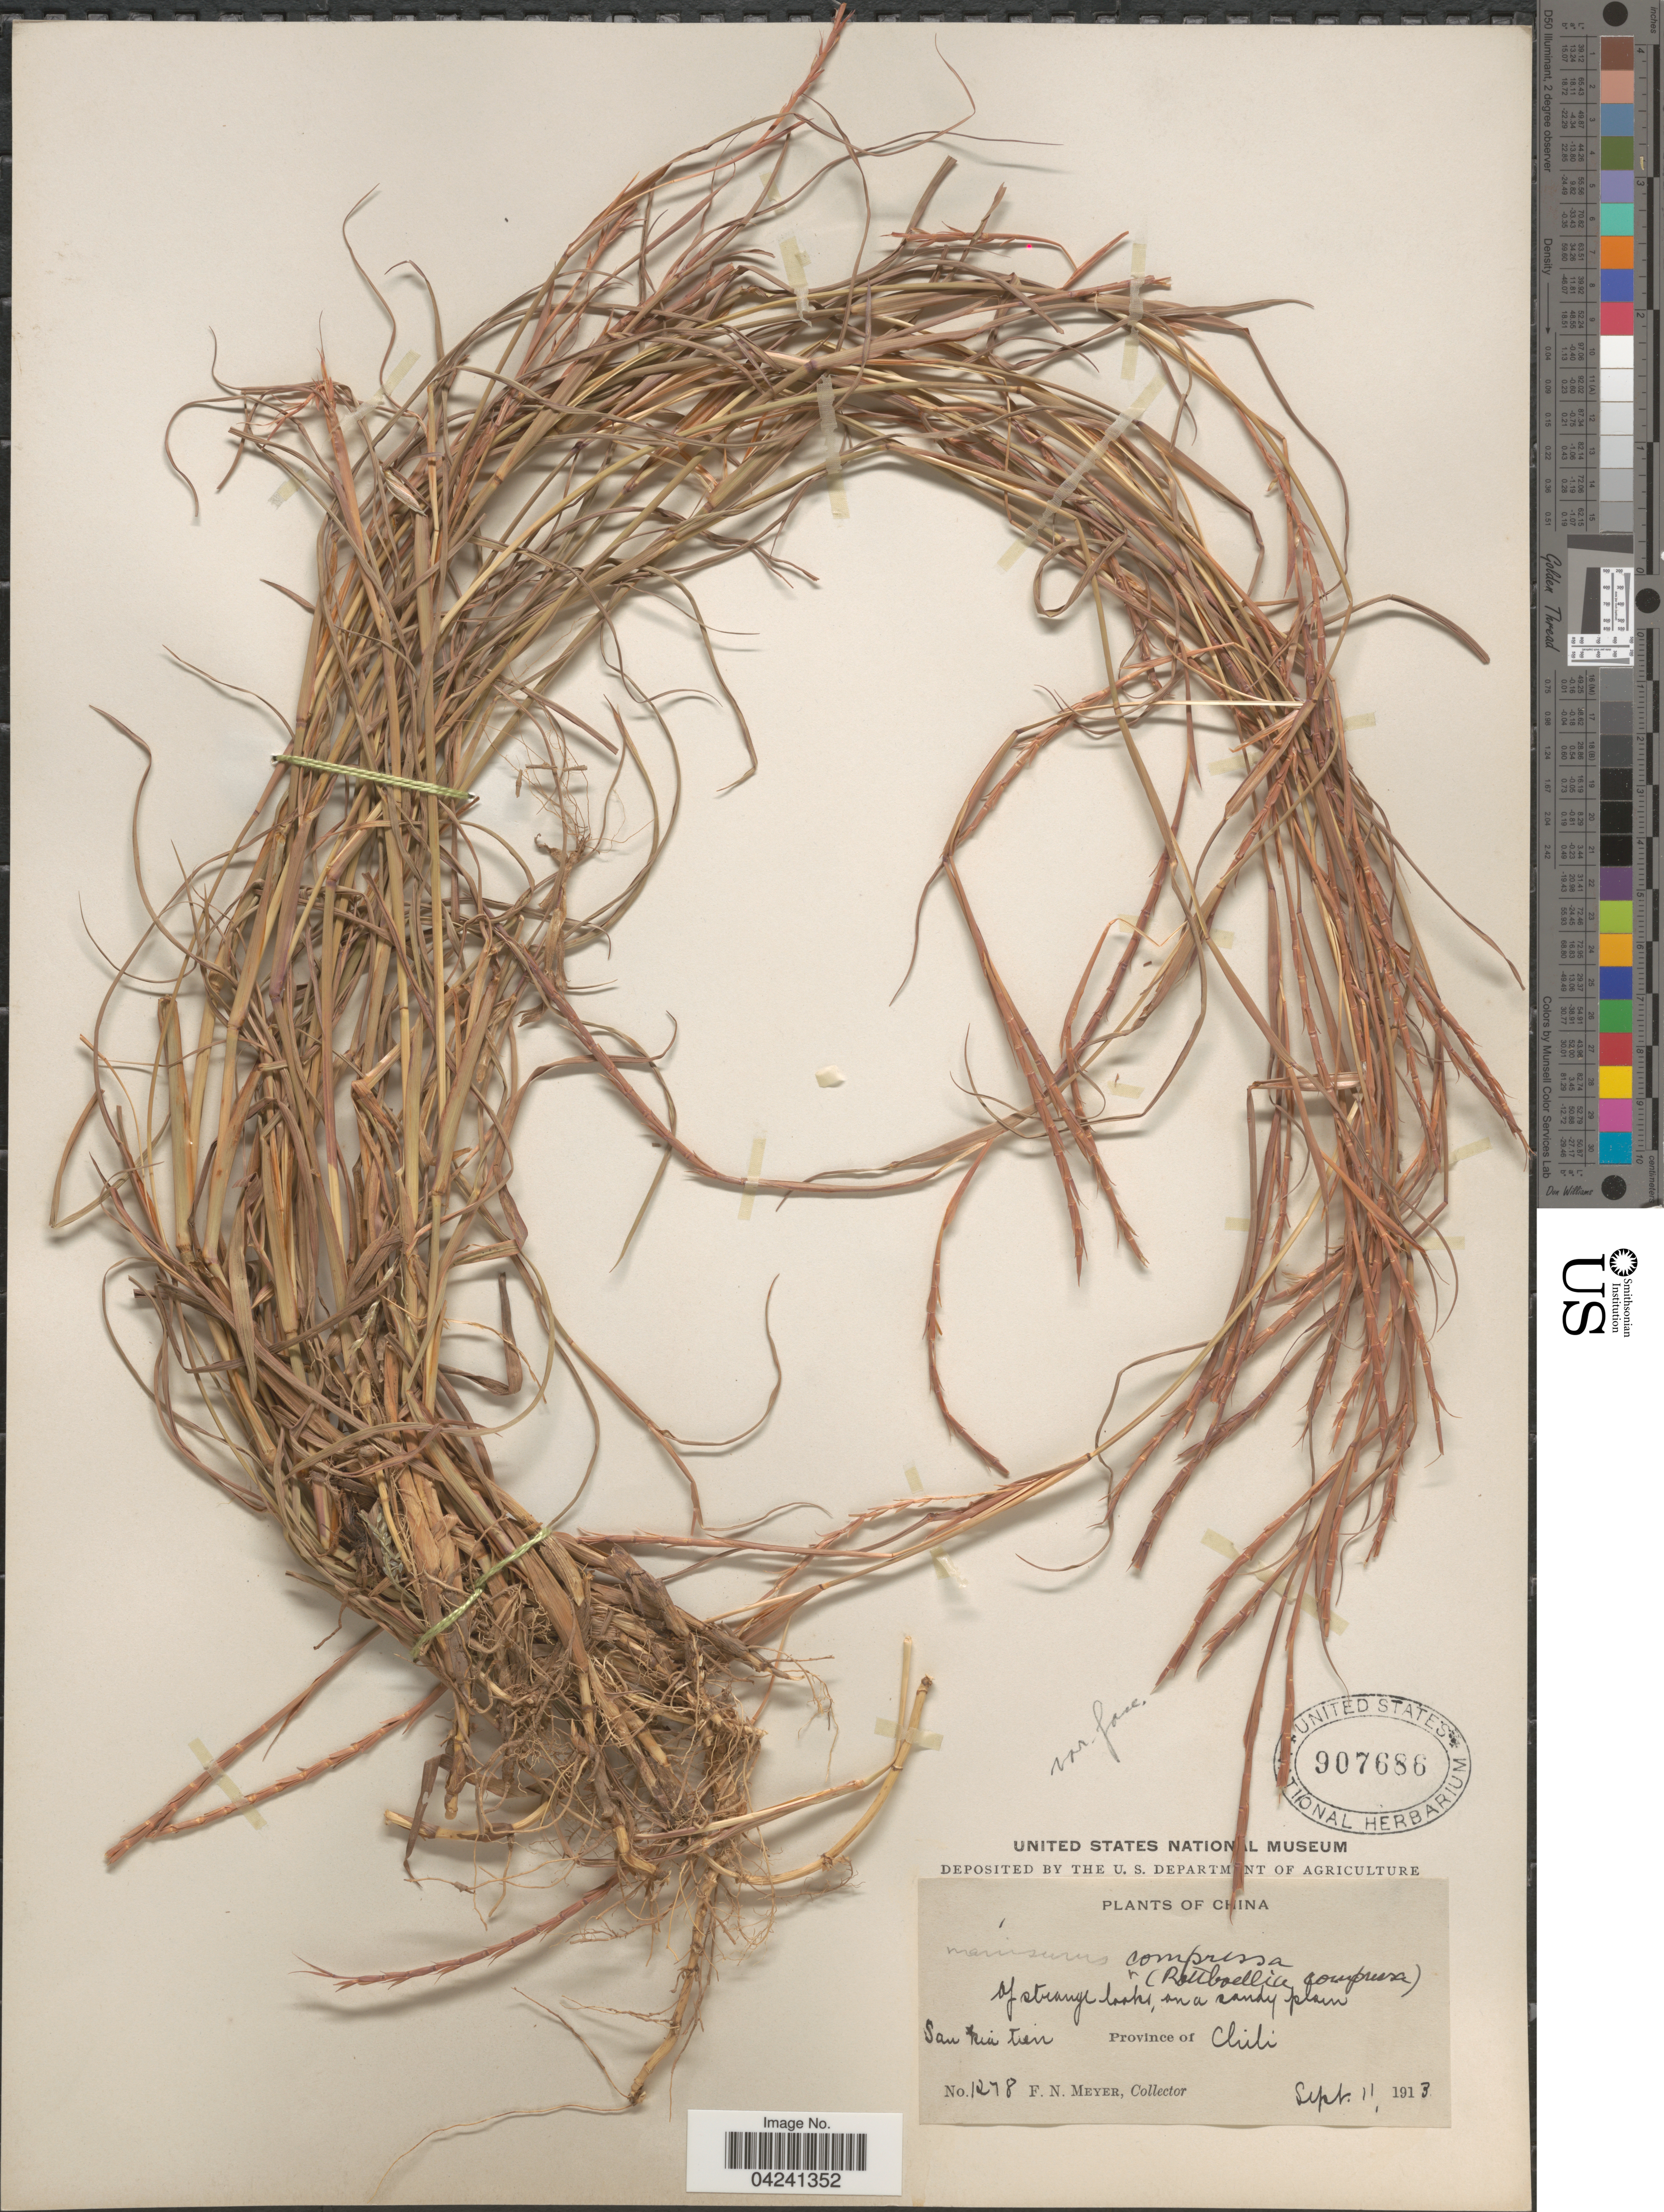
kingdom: Plantae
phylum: Tracheophyta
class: Liliopsida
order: Poales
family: Poaceae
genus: Hemarthria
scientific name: Hemarthria compressa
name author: (L.) R. Br.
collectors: F. N. Meyer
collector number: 1278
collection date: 1913-09-11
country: China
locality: Sau Kiu Tien. Province of Chili.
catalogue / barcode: US 907686